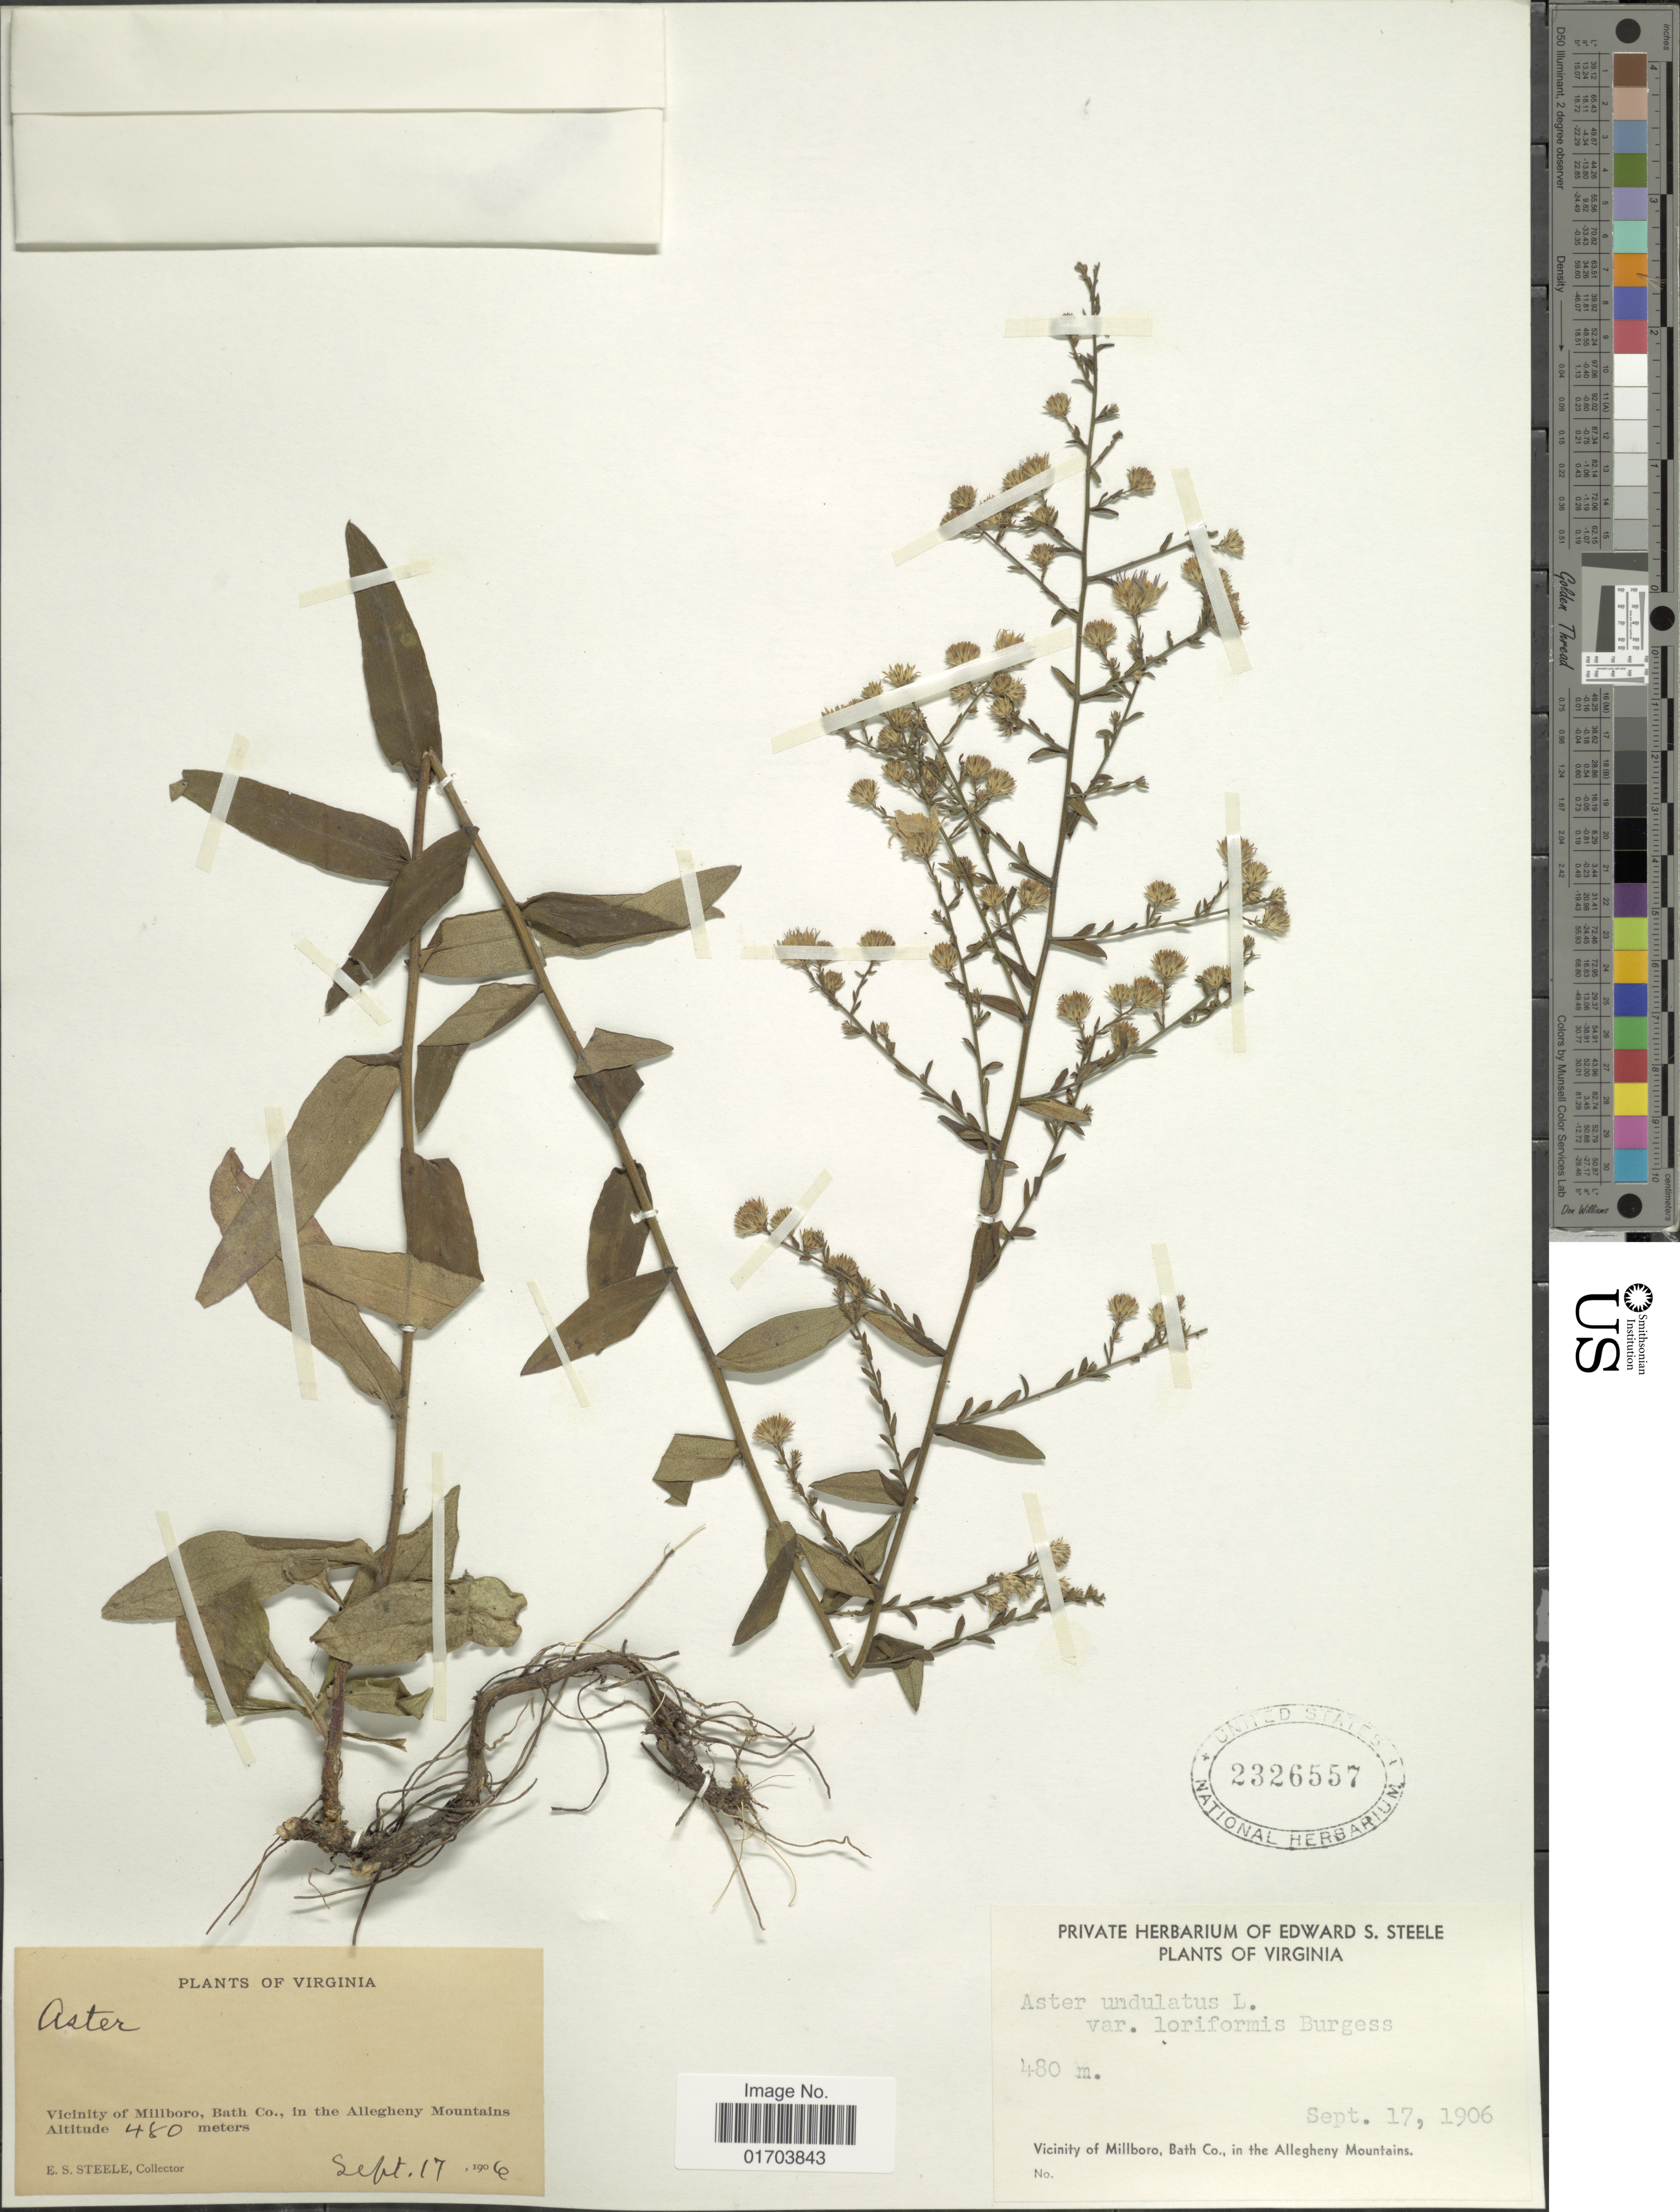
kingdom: Plantae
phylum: Tracheophyta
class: Magnoliopsida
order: Asterales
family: Asteraceae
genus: Symphyotrichum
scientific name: Symphyotrichum undulatum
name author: (L.) G.L. Nesom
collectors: E. Steele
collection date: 1906-09-17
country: United States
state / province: Virginia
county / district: Bath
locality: Vicinity of millboro, Bath Co., in the Allegheny Mountains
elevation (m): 480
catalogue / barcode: US 2326557